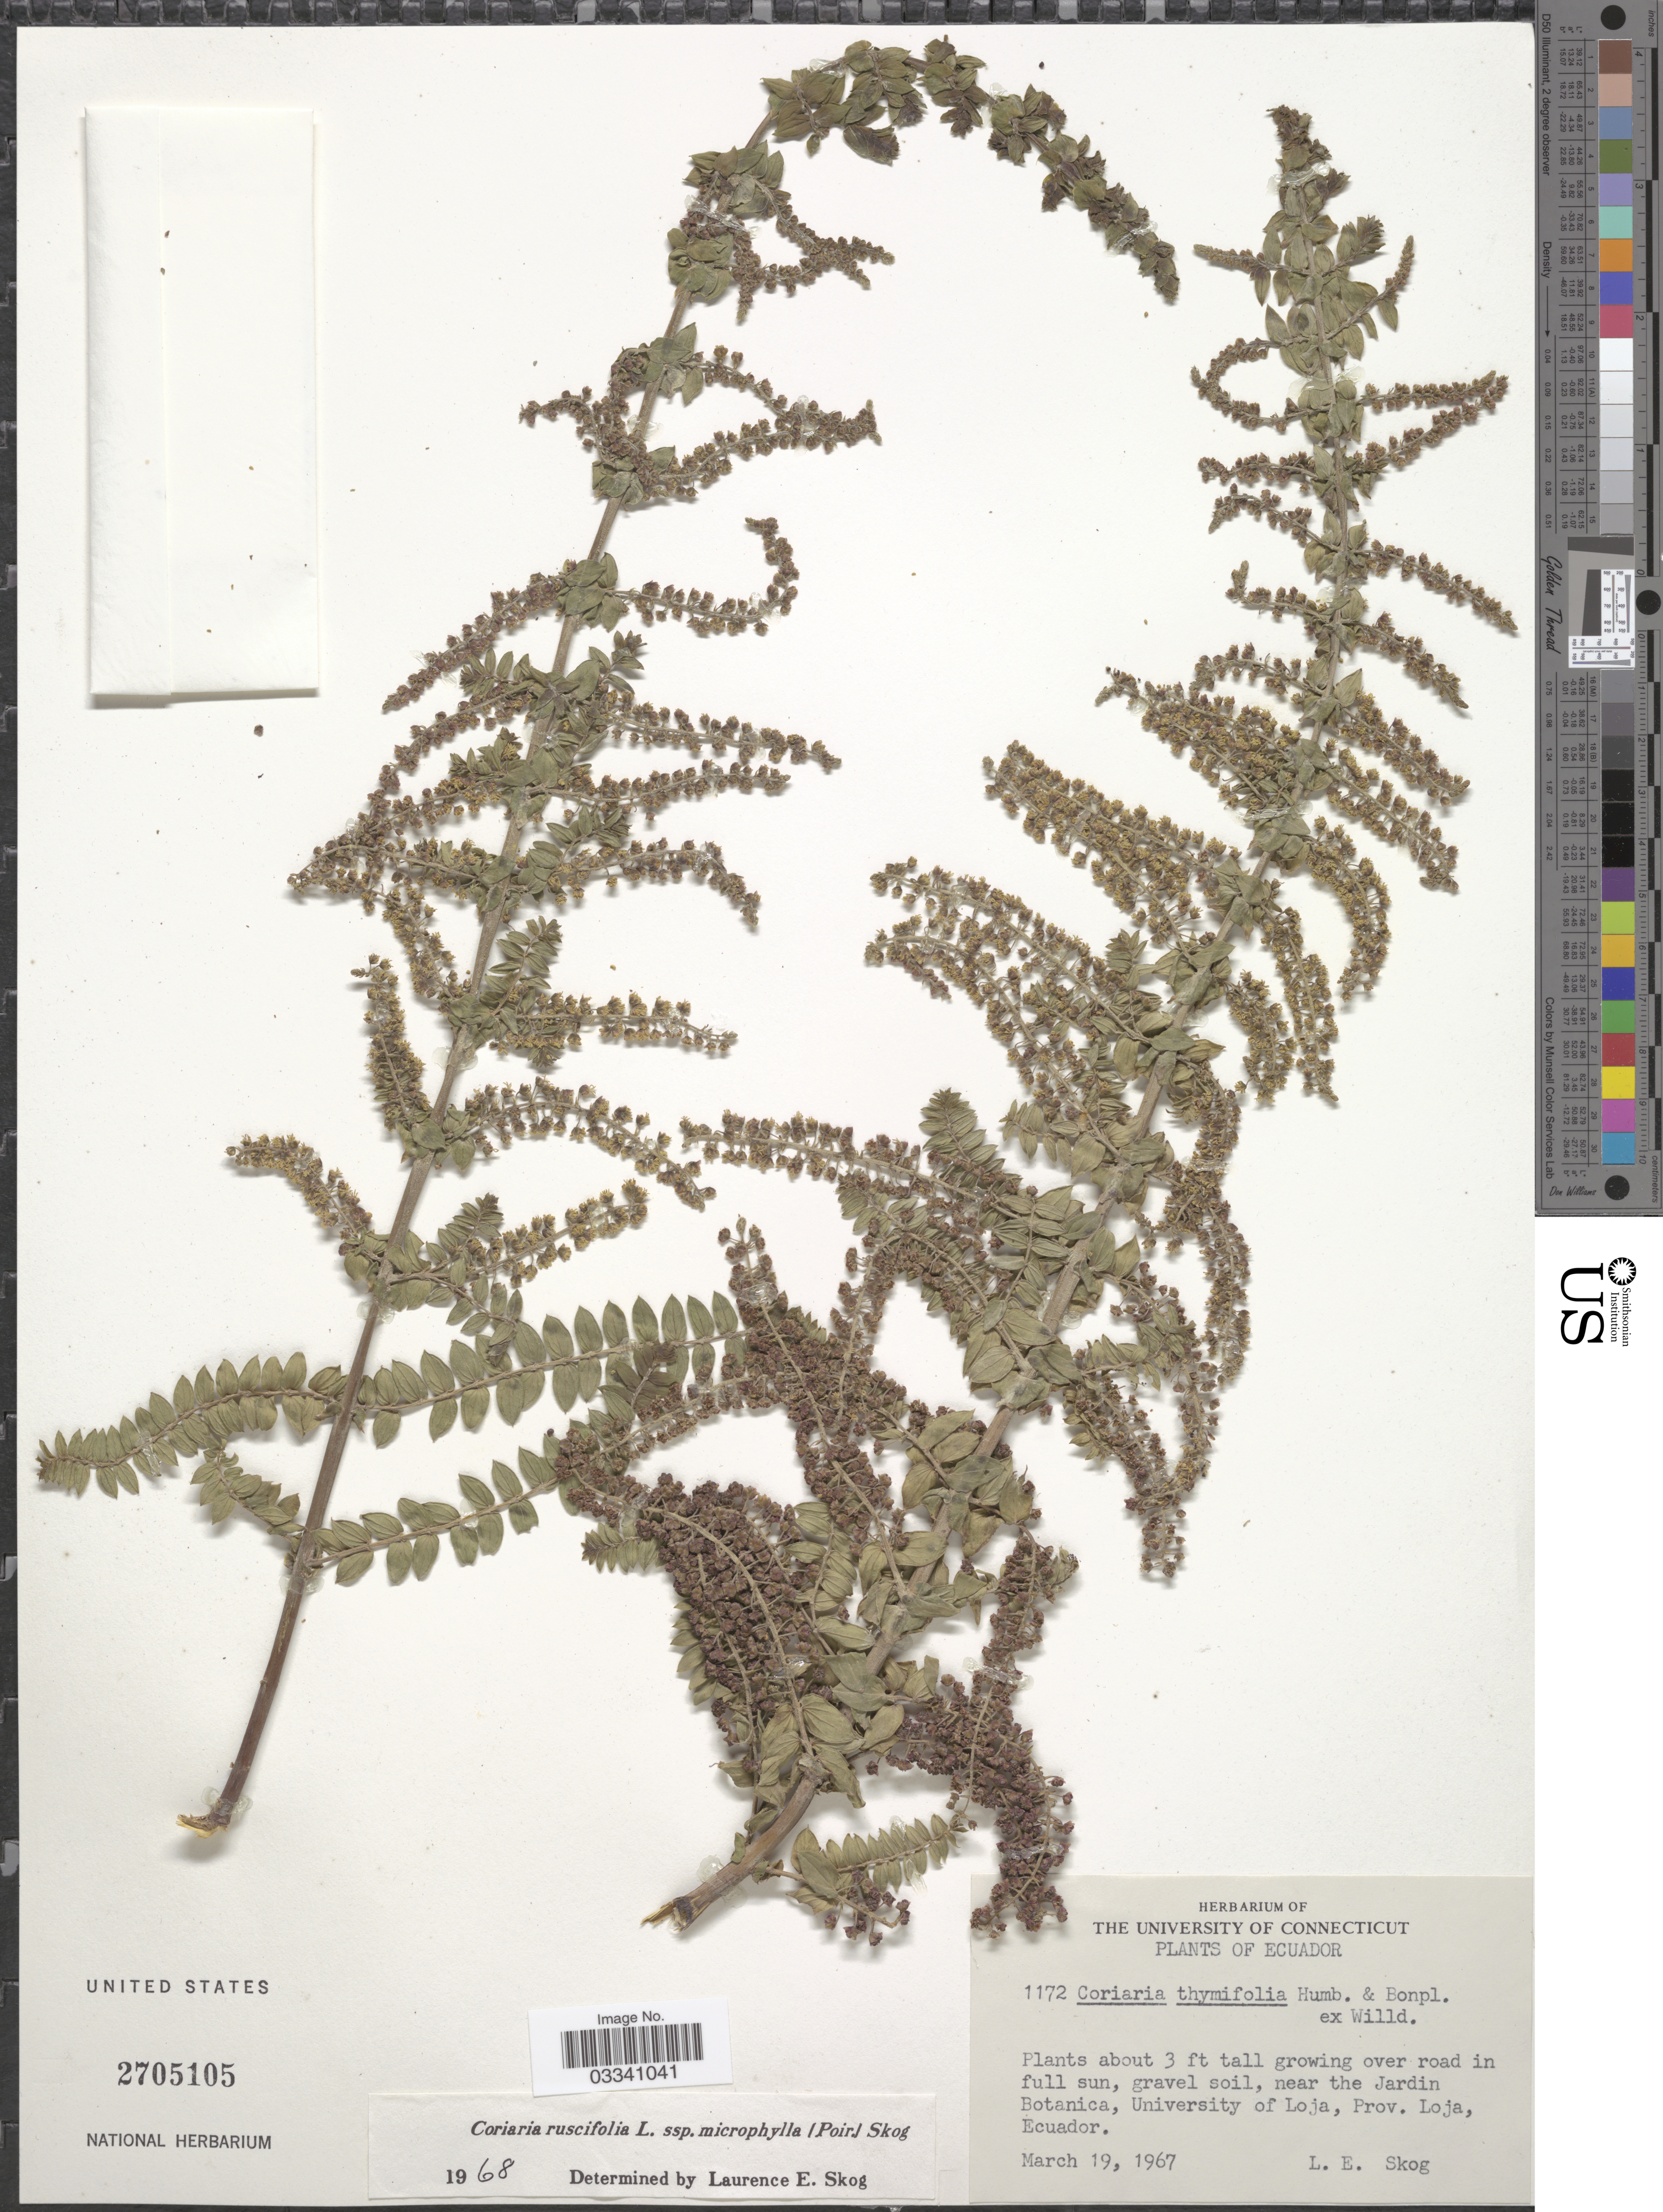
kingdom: Plantae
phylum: Tracheophyta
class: Magnoliopsida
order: Cucurbitales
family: Coriariaceae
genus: Coriaria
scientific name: Coriaria ruscifolia subsp. microphylla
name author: (Poir.) L.E. Skog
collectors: L. E. Skog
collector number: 1172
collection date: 1967-03-19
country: Ecuador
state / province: Loja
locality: Near the Jardin Botanica, University of Loja.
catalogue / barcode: US 2705105